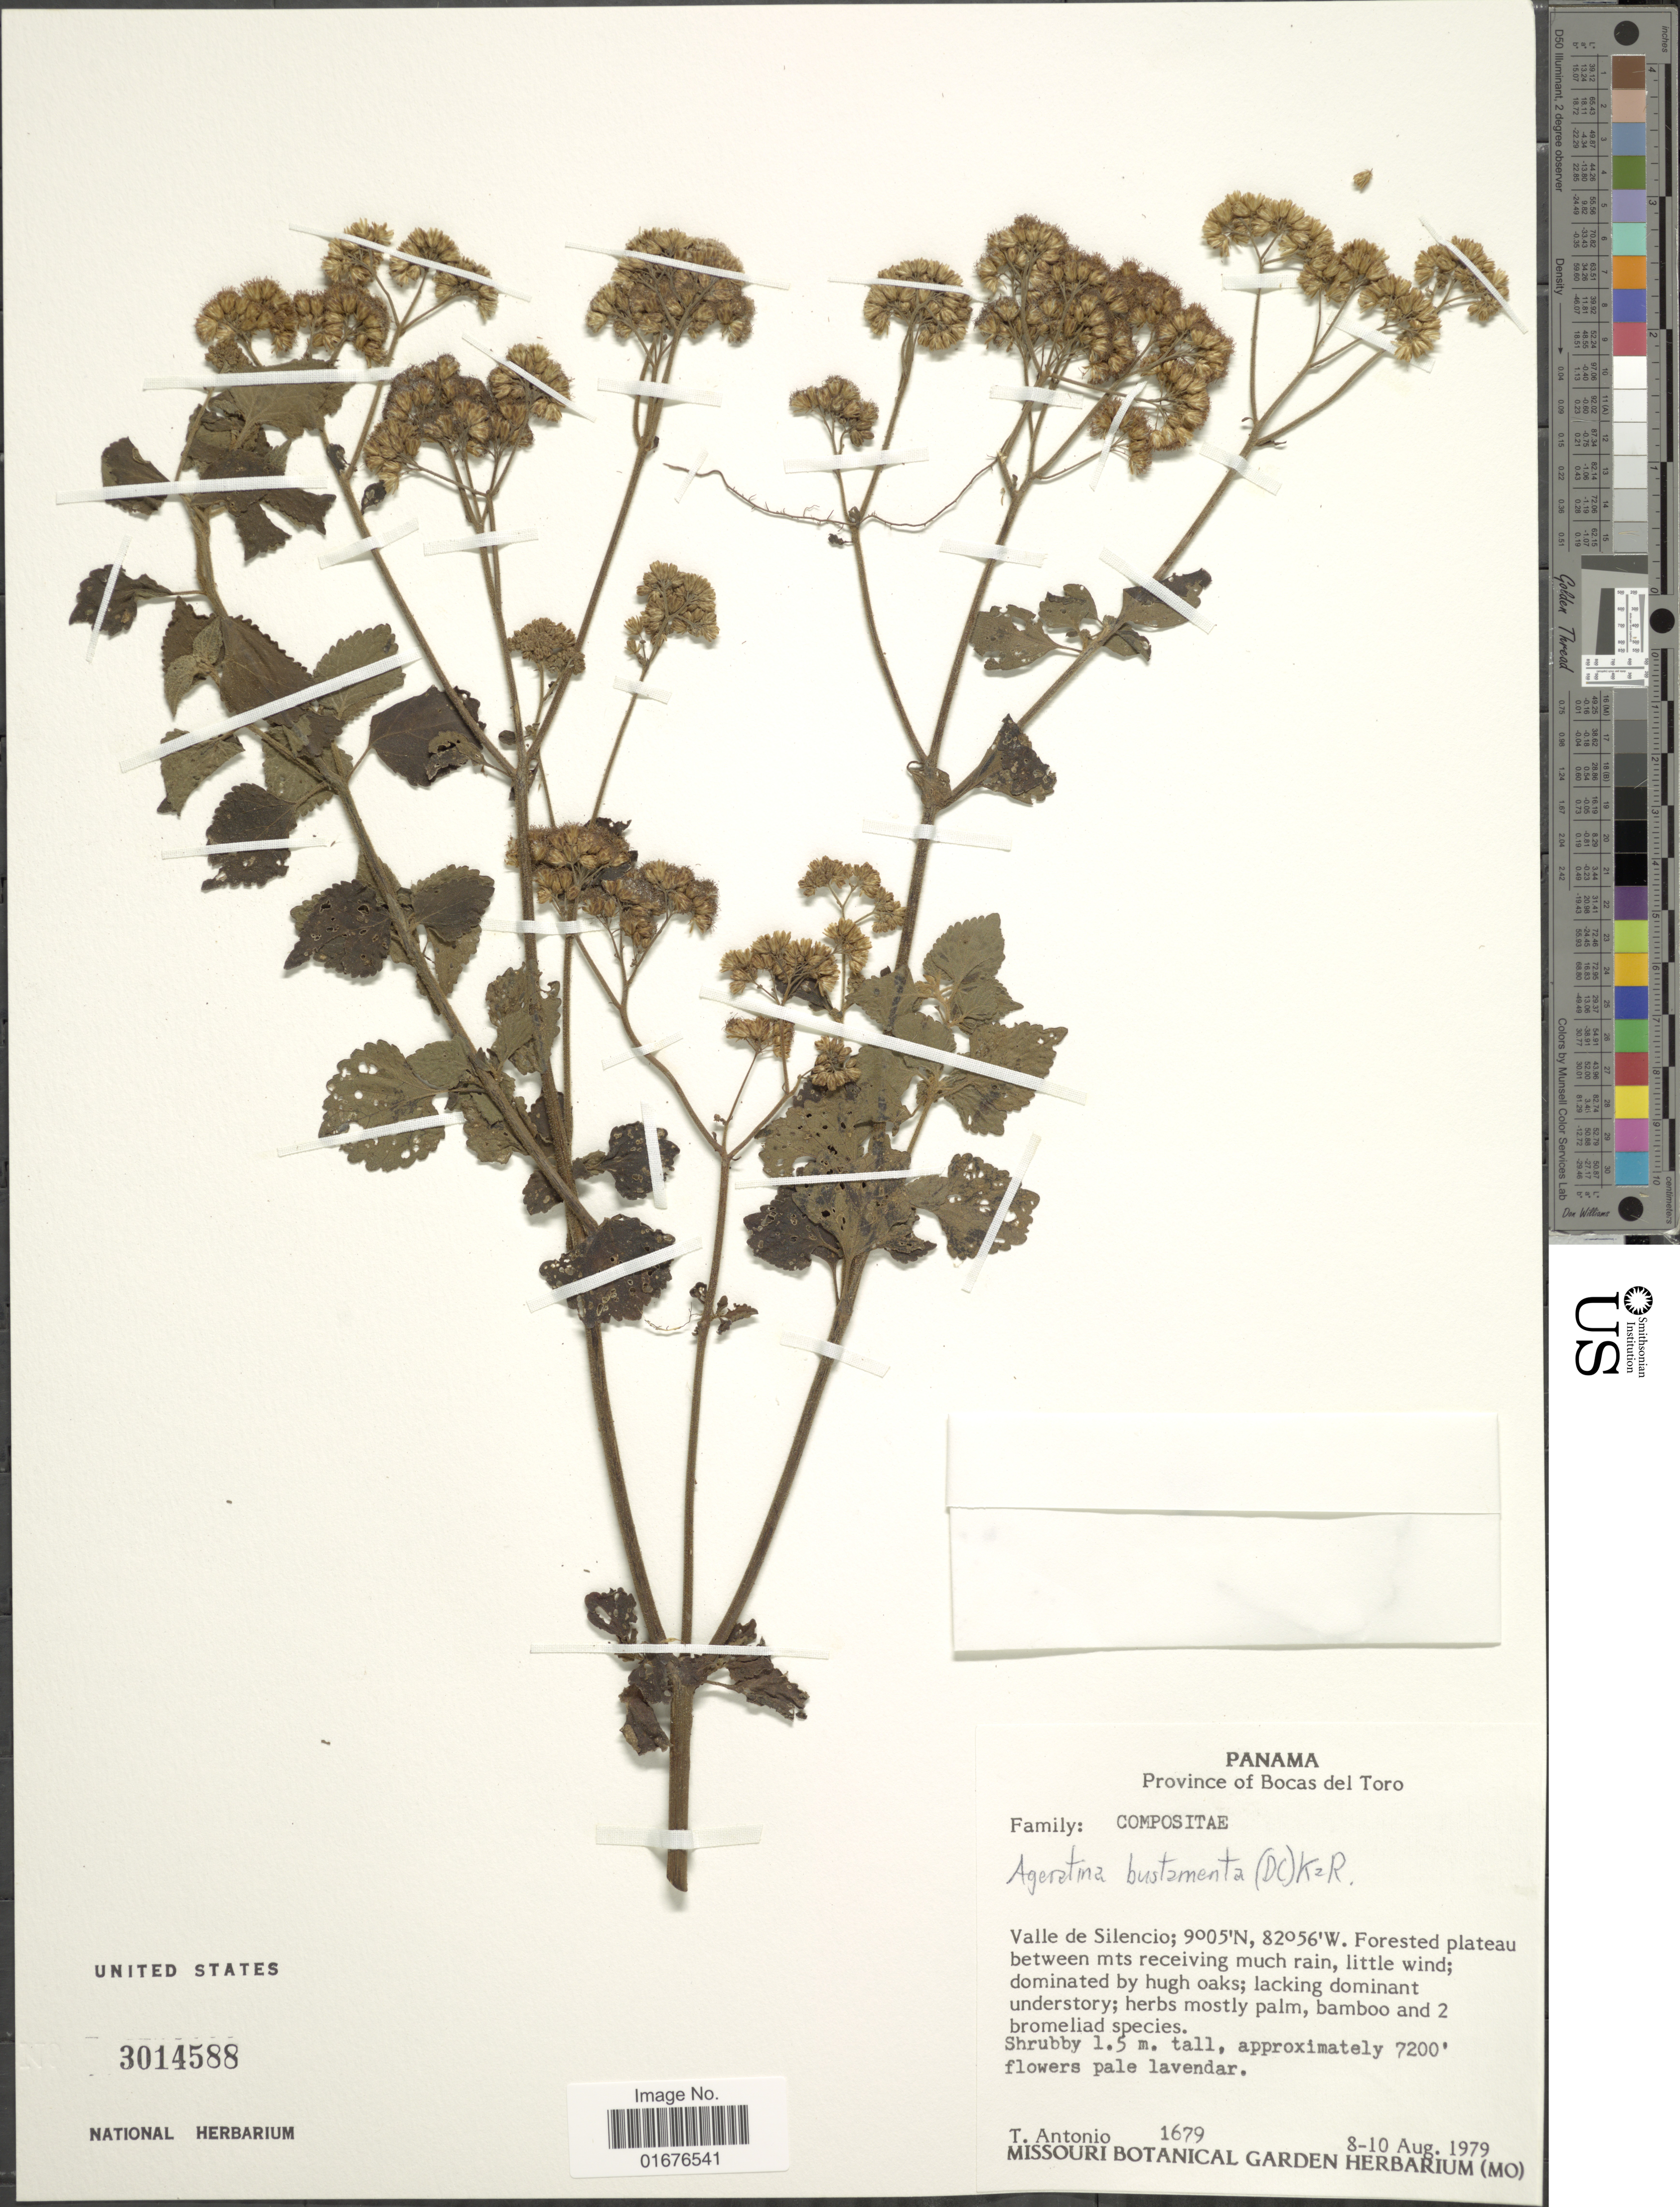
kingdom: Plantae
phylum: Tracheophyta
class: Magnoliopsida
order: Asterales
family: Asteraceae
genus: Ageratina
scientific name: Ageratina pichinchensis var. bustamenta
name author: (DC.) R.M. King & H. Rob.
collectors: T. Antonio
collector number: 1679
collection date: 1979-08-08/1979-08-10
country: Panama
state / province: Bocas del Toro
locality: Valle de silencio, forested plateau between mts receiving much rain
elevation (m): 2195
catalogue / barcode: US 3014588